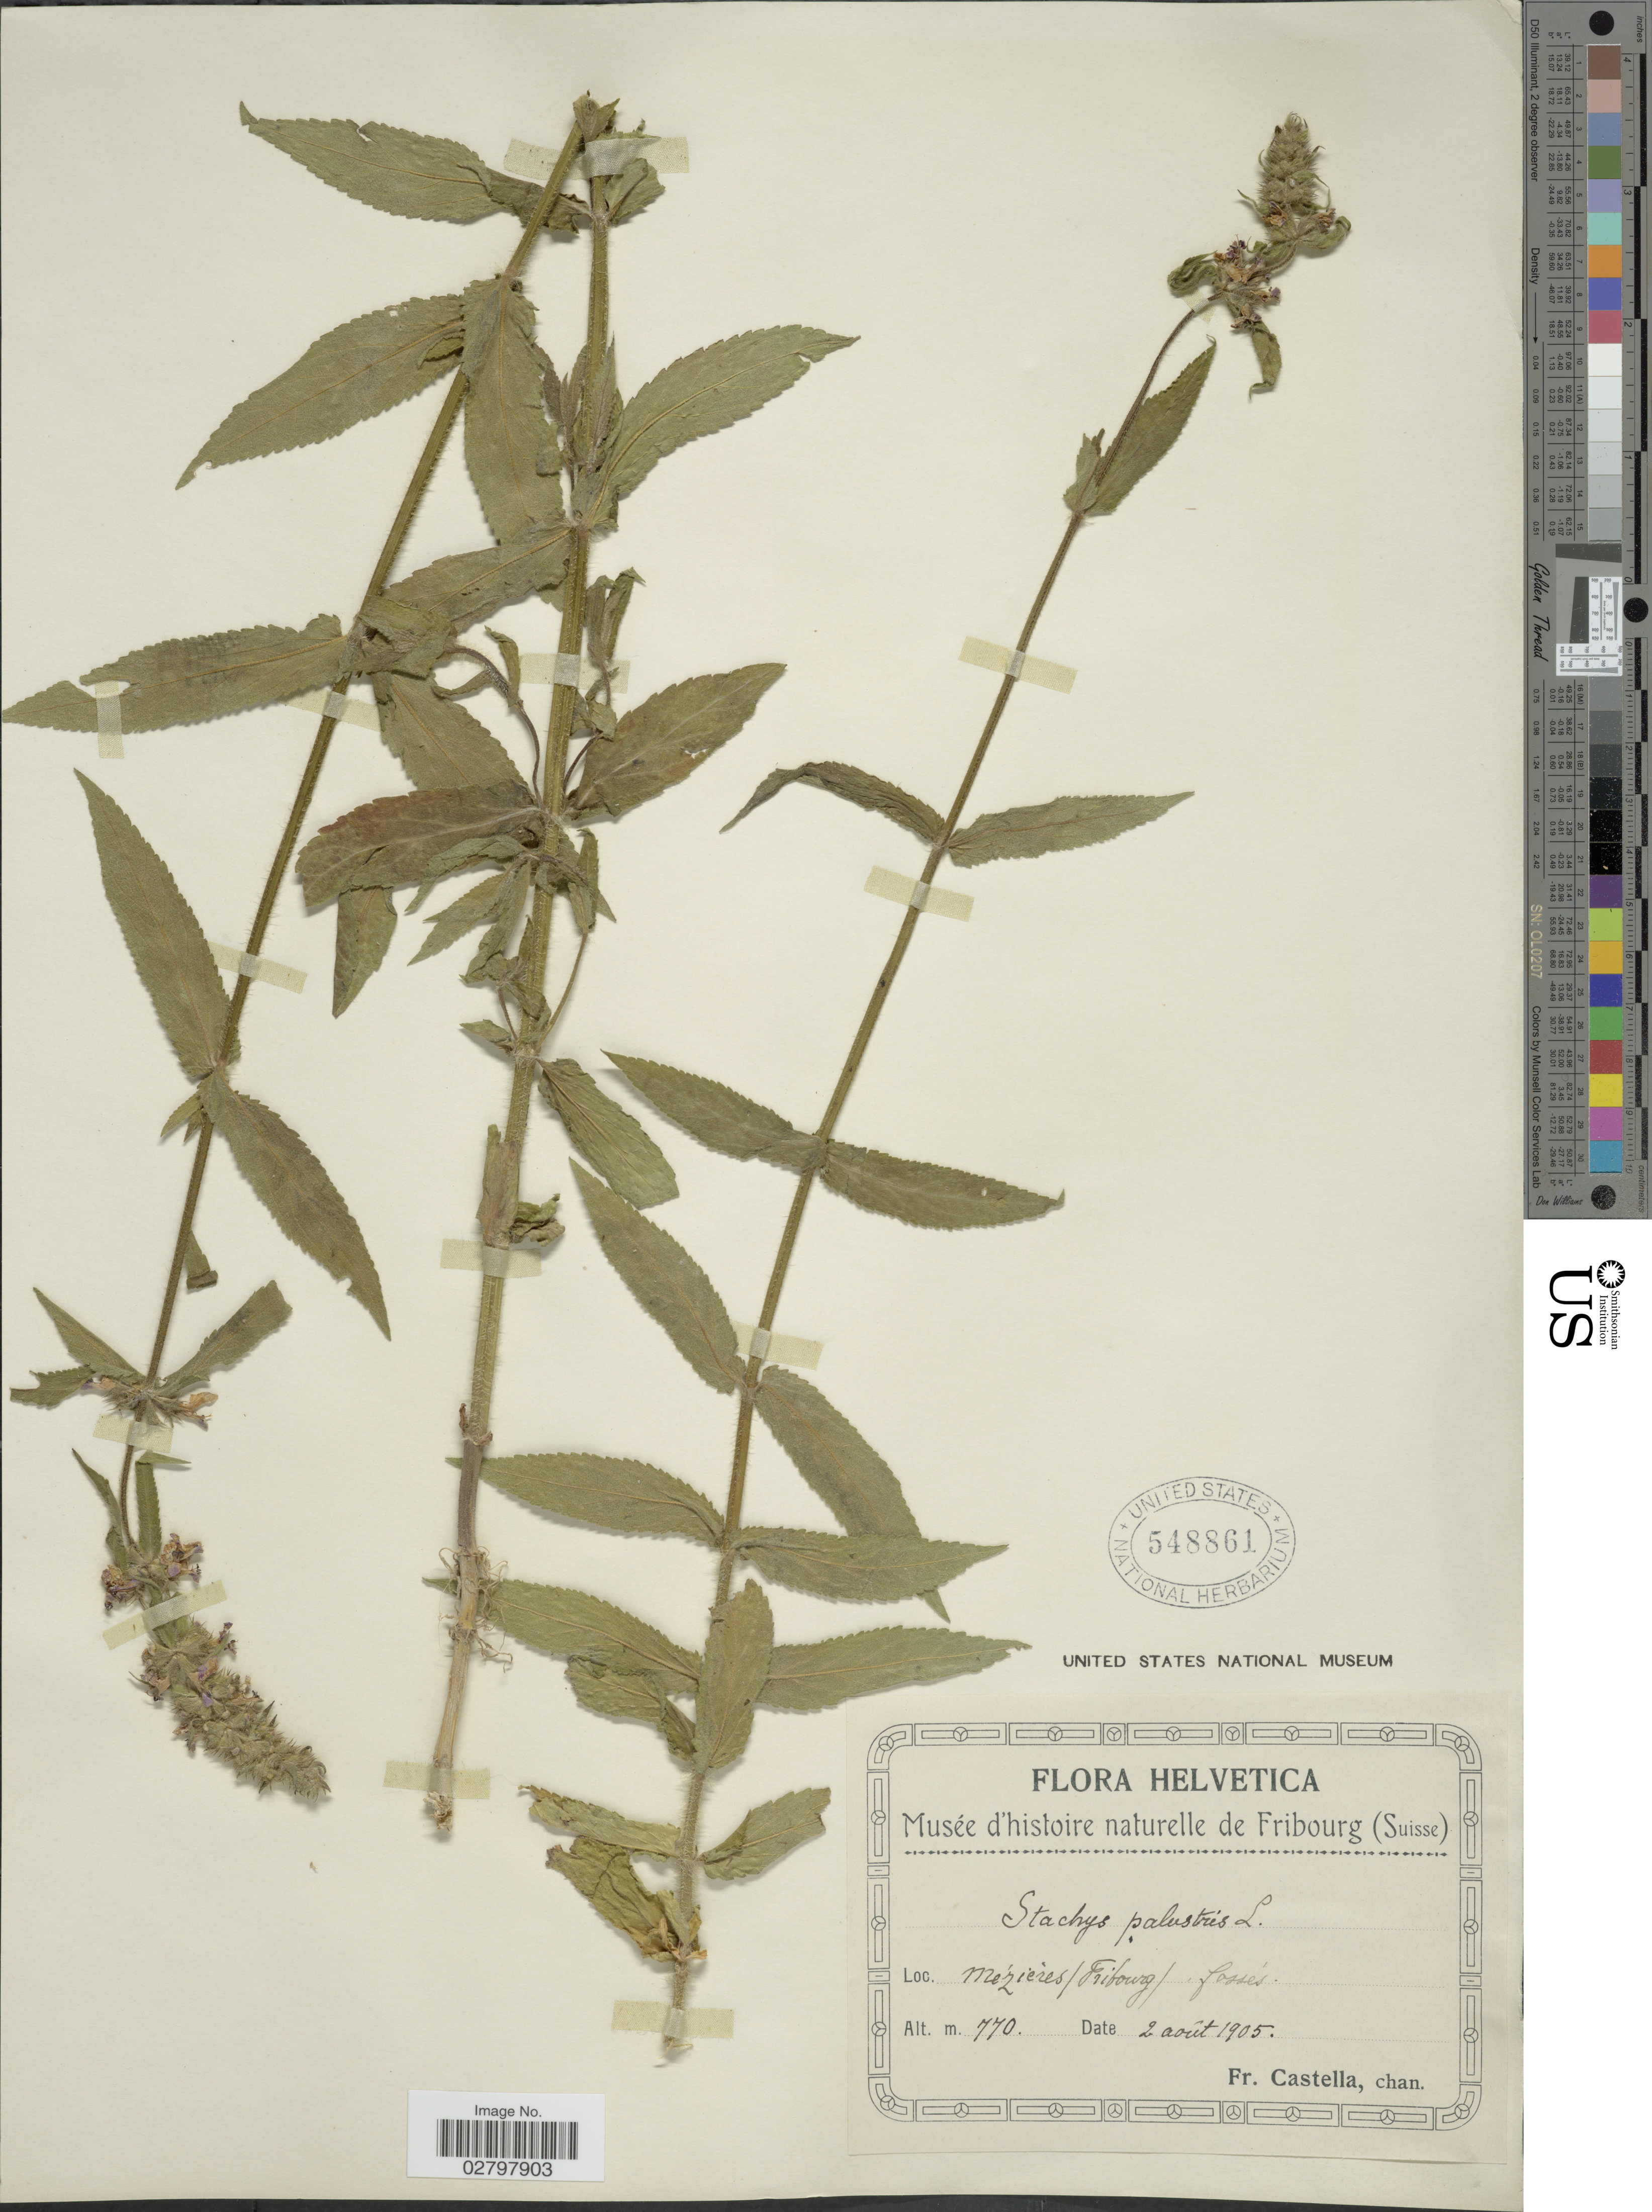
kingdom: Plantae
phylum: Tracheophyta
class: Magnoliopsida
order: Lamiales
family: Lamiaceae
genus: Stachys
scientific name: Stachys palustris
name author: L.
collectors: Fr. Castella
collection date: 1905-08-02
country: Switzerland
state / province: Fribourg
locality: Helvetica, Mezierés.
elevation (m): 770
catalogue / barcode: US 548861